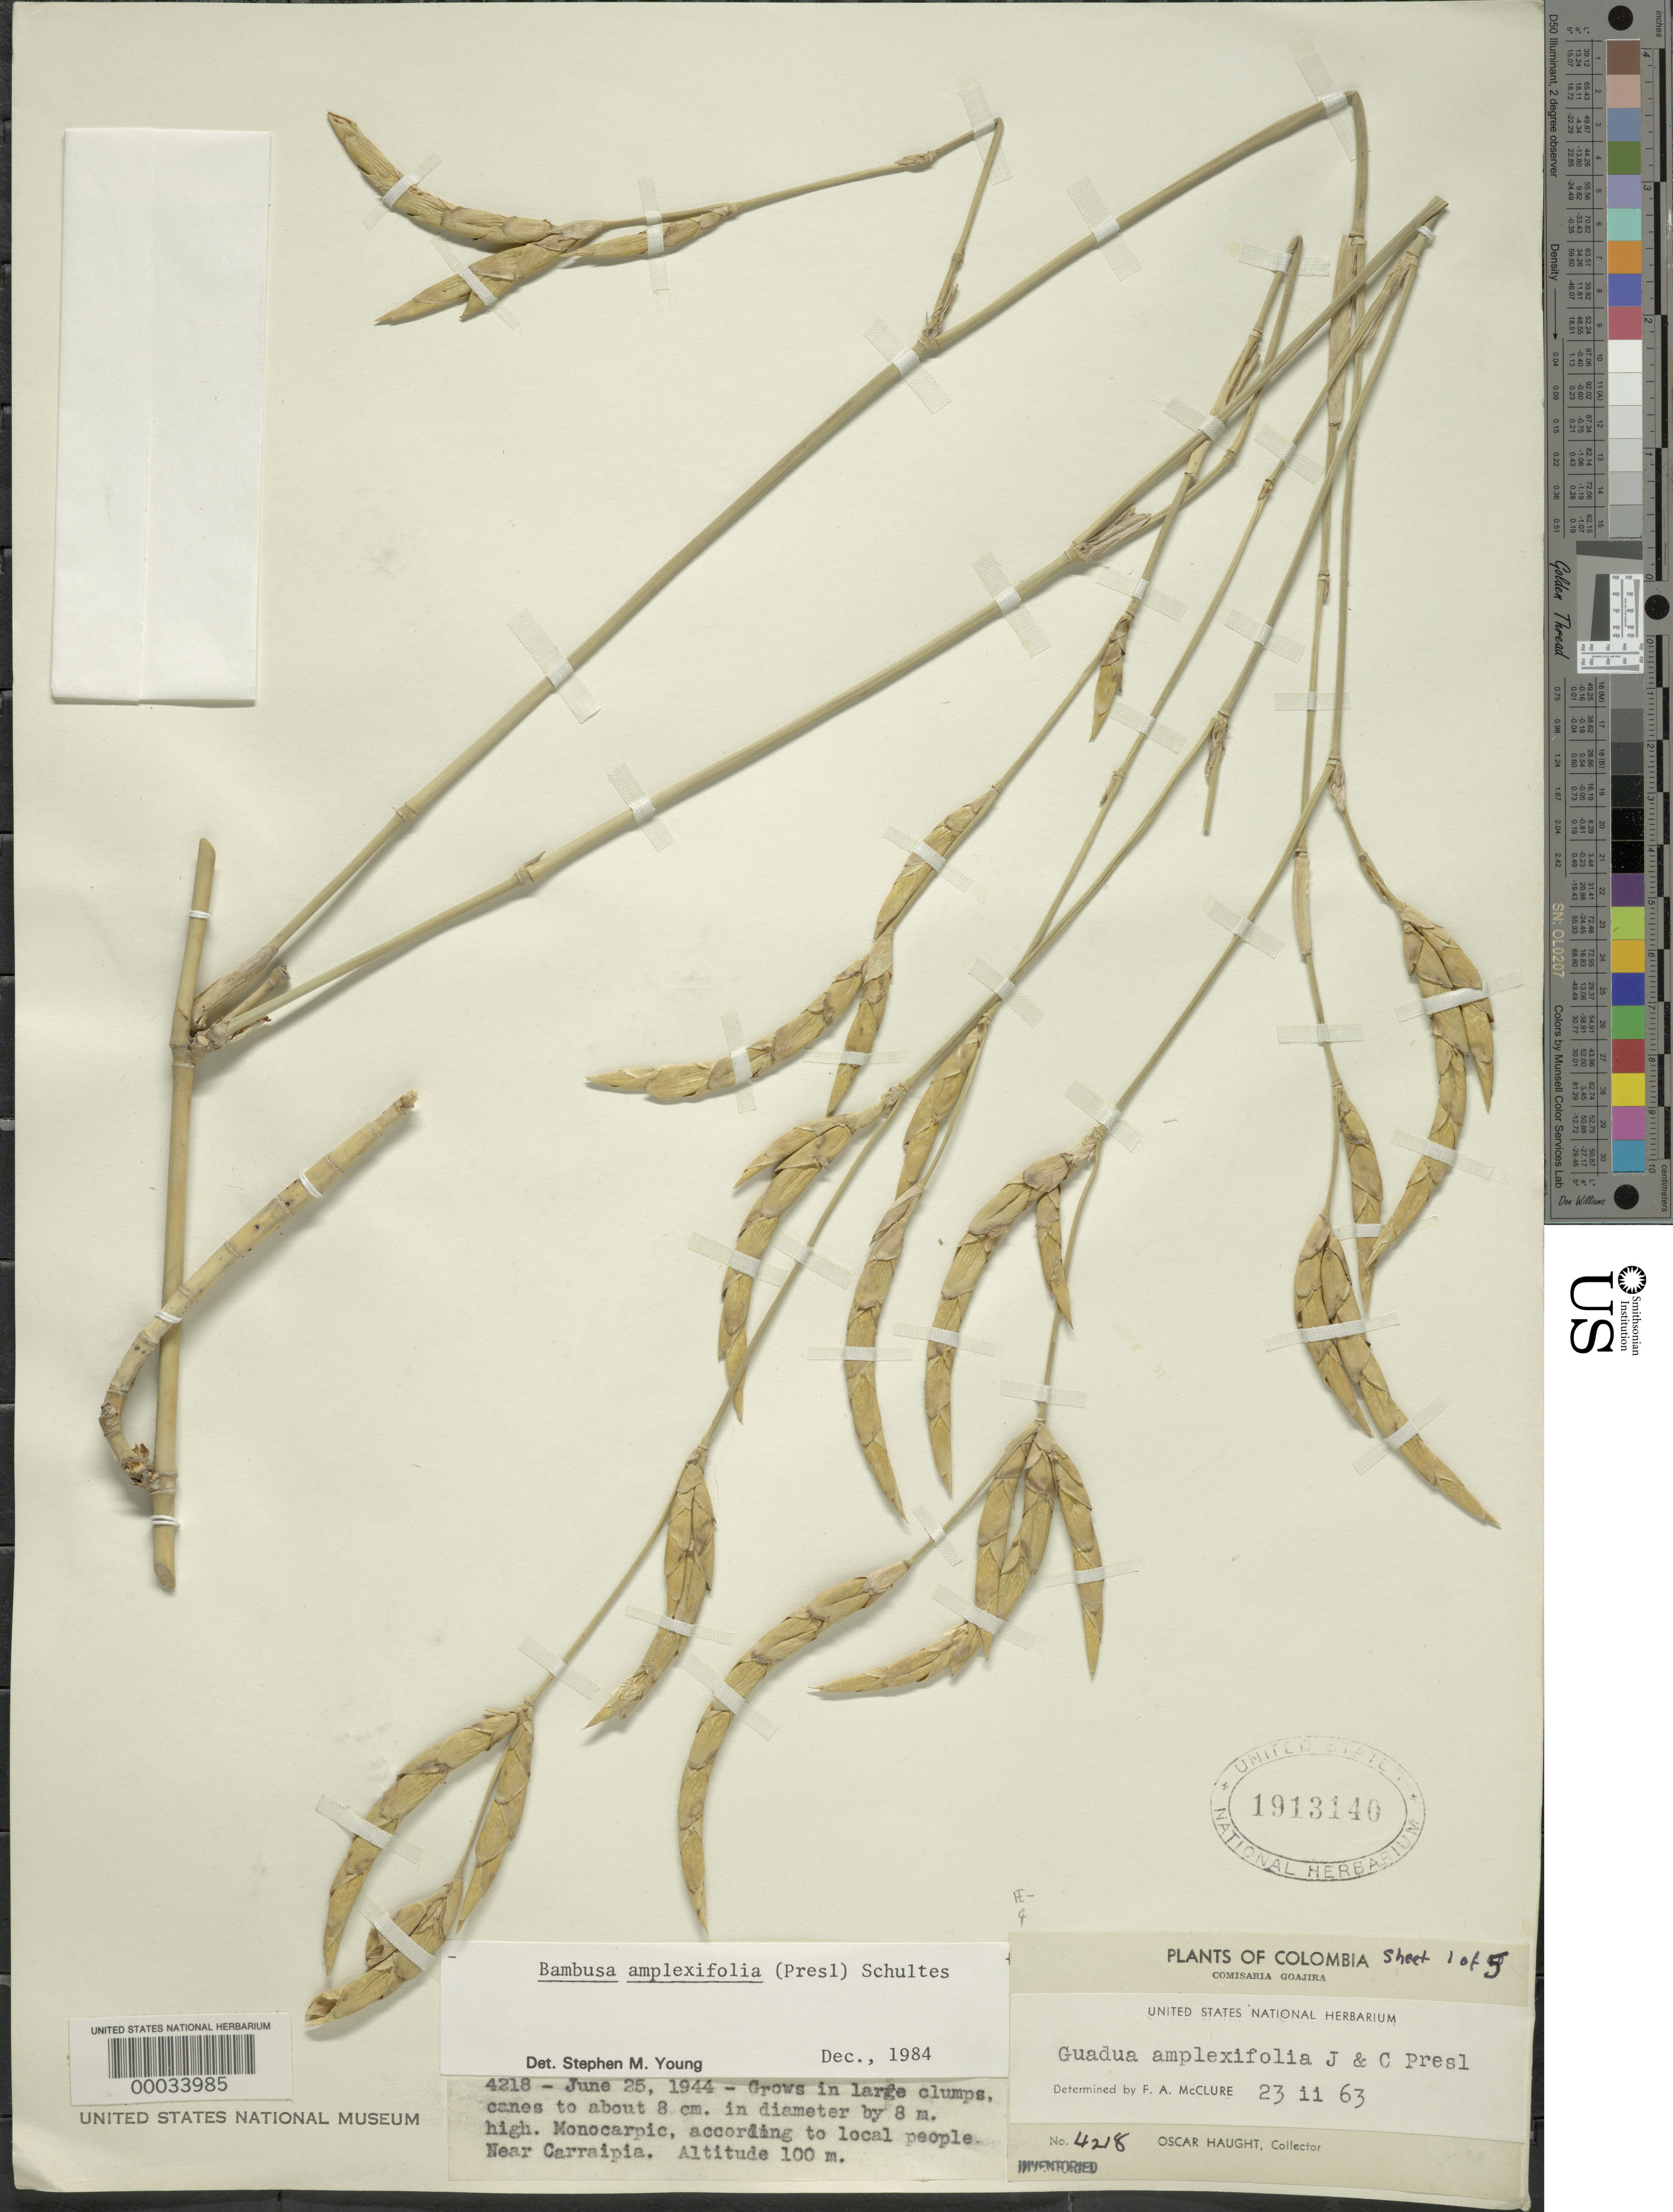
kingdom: Plantae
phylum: Tracheophyta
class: Liliopsida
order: Poales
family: Poaceae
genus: Guadua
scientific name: Guadua amplexifolia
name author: J. Presl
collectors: O. L. Haught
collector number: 4218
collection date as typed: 25 Jun 1944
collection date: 1944-06-25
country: Colombia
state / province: La Guajira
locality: Carraipia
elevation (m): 100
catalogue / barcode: US 1913140